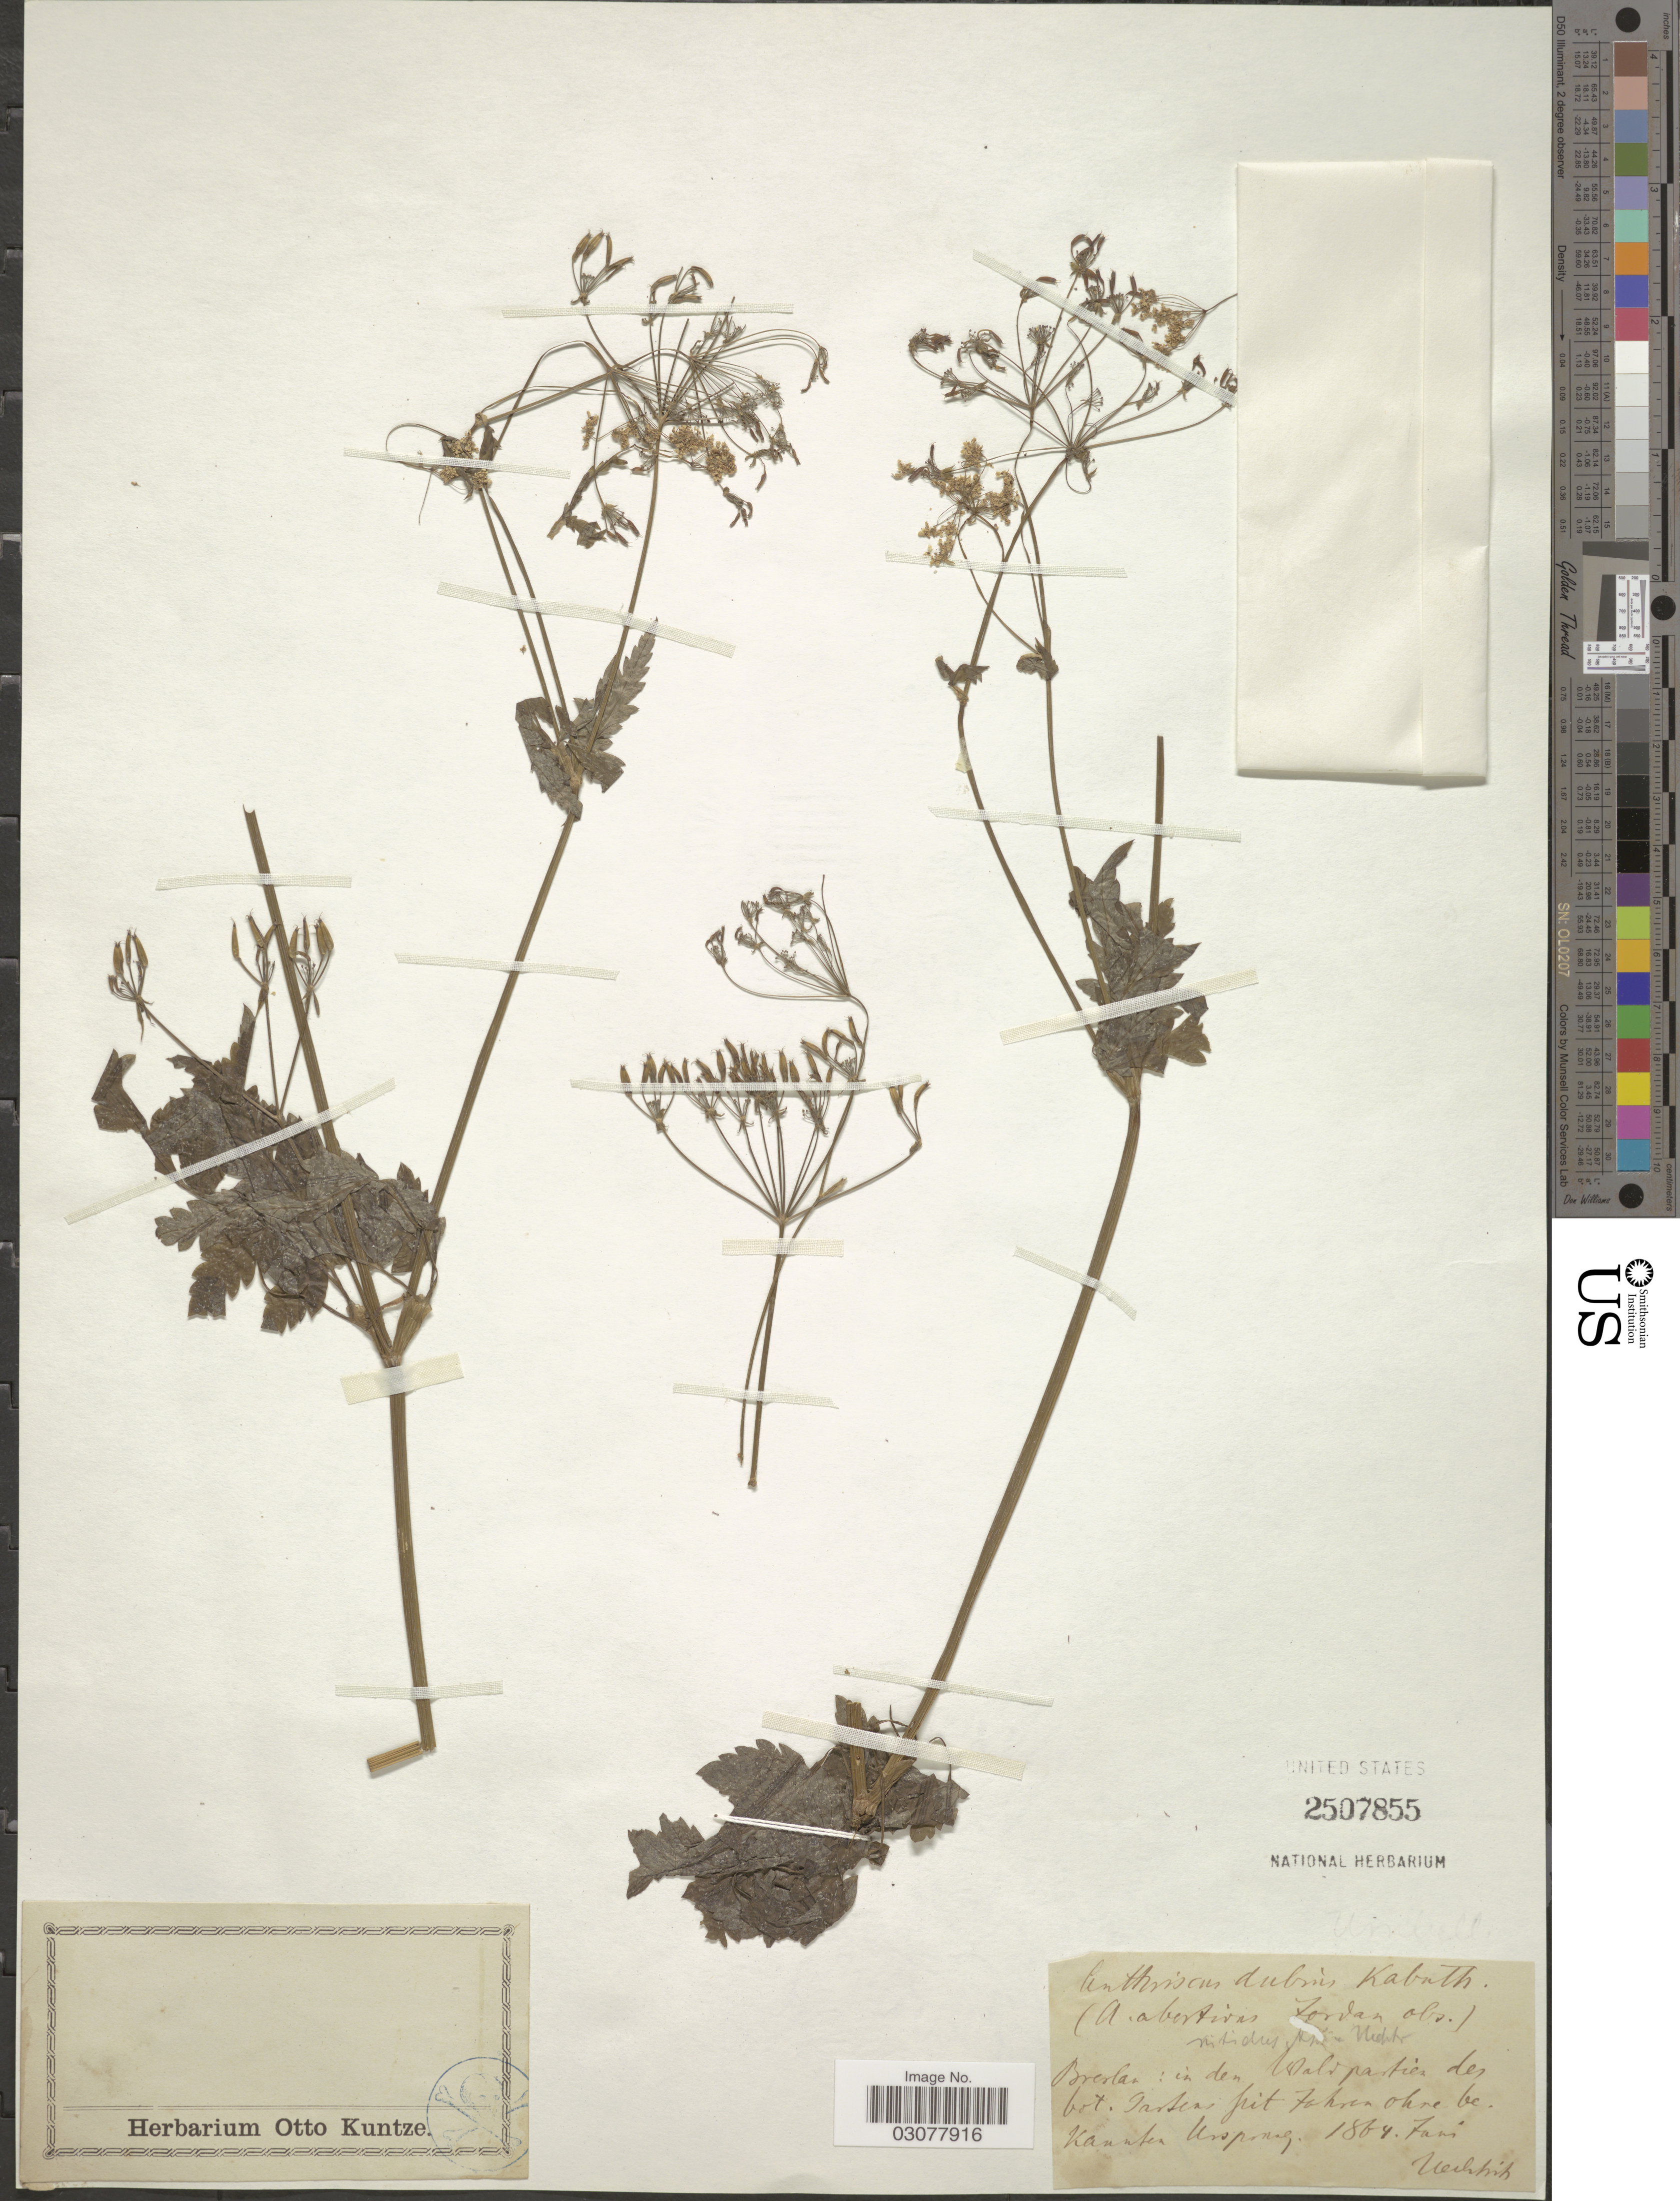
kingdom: Plantae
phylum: Tracheophyta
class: Magnoliopsida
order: Apiales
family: Apiaceae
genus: Anthriscus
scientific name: Anthriscus nitidus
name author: (Wahlenb.) Garcke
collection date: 1864-01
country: Poland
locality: Breslau: in den Waldpartien des bot. gardens frit [interpreted] fahren ohne bekannten Usponaz [interpreted].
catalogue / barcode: US 2507855